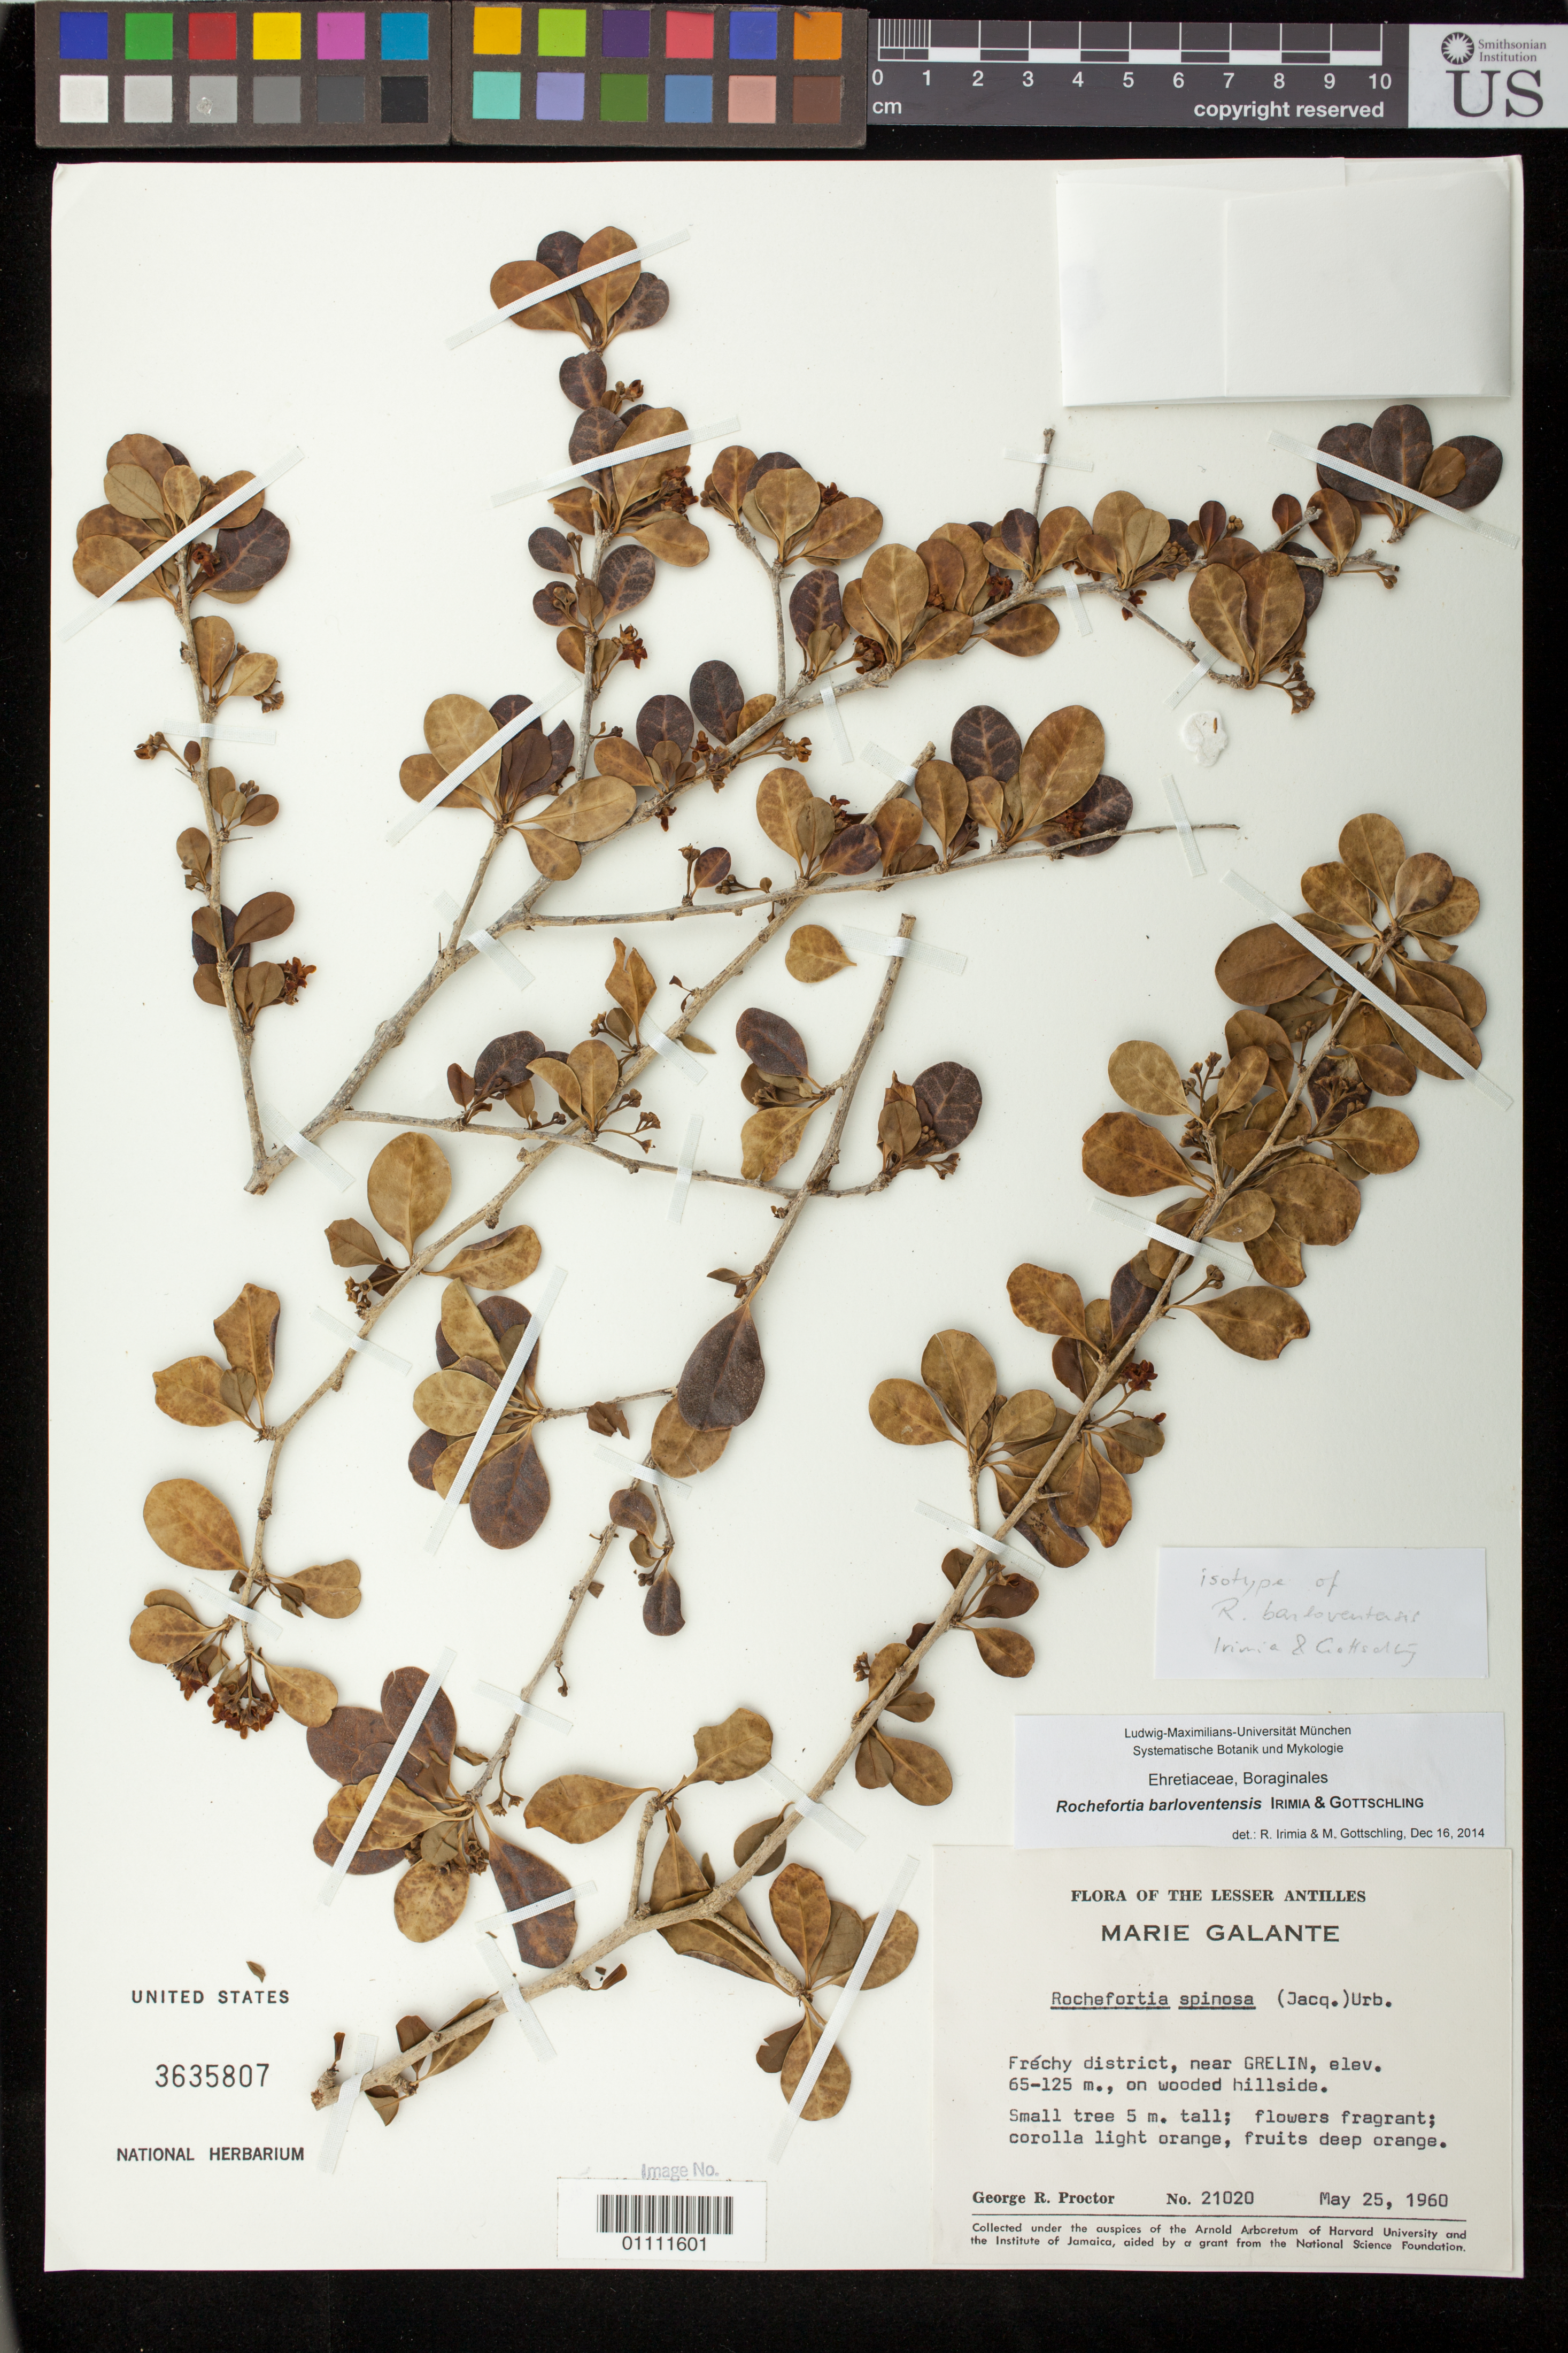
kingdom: Plantae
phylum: Tracheophyta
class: Magnoliopsida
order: Boraginales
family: Ehretiaceae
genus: Rochefortia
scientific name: Rochefortia barloventensis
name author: Irimia, R.; Gottschling, M. & Gottschling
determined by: Irimia, R.; Gottschling, M.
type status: Isotype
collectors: G. R. Proctor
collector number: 21020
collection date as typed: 25 May 1960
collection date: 1960-05-25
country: Guadeloupe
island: Marie Galante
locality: Fréchy District, near Grelin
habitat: On wooded hillside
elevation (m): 65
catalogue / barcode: US 3635807